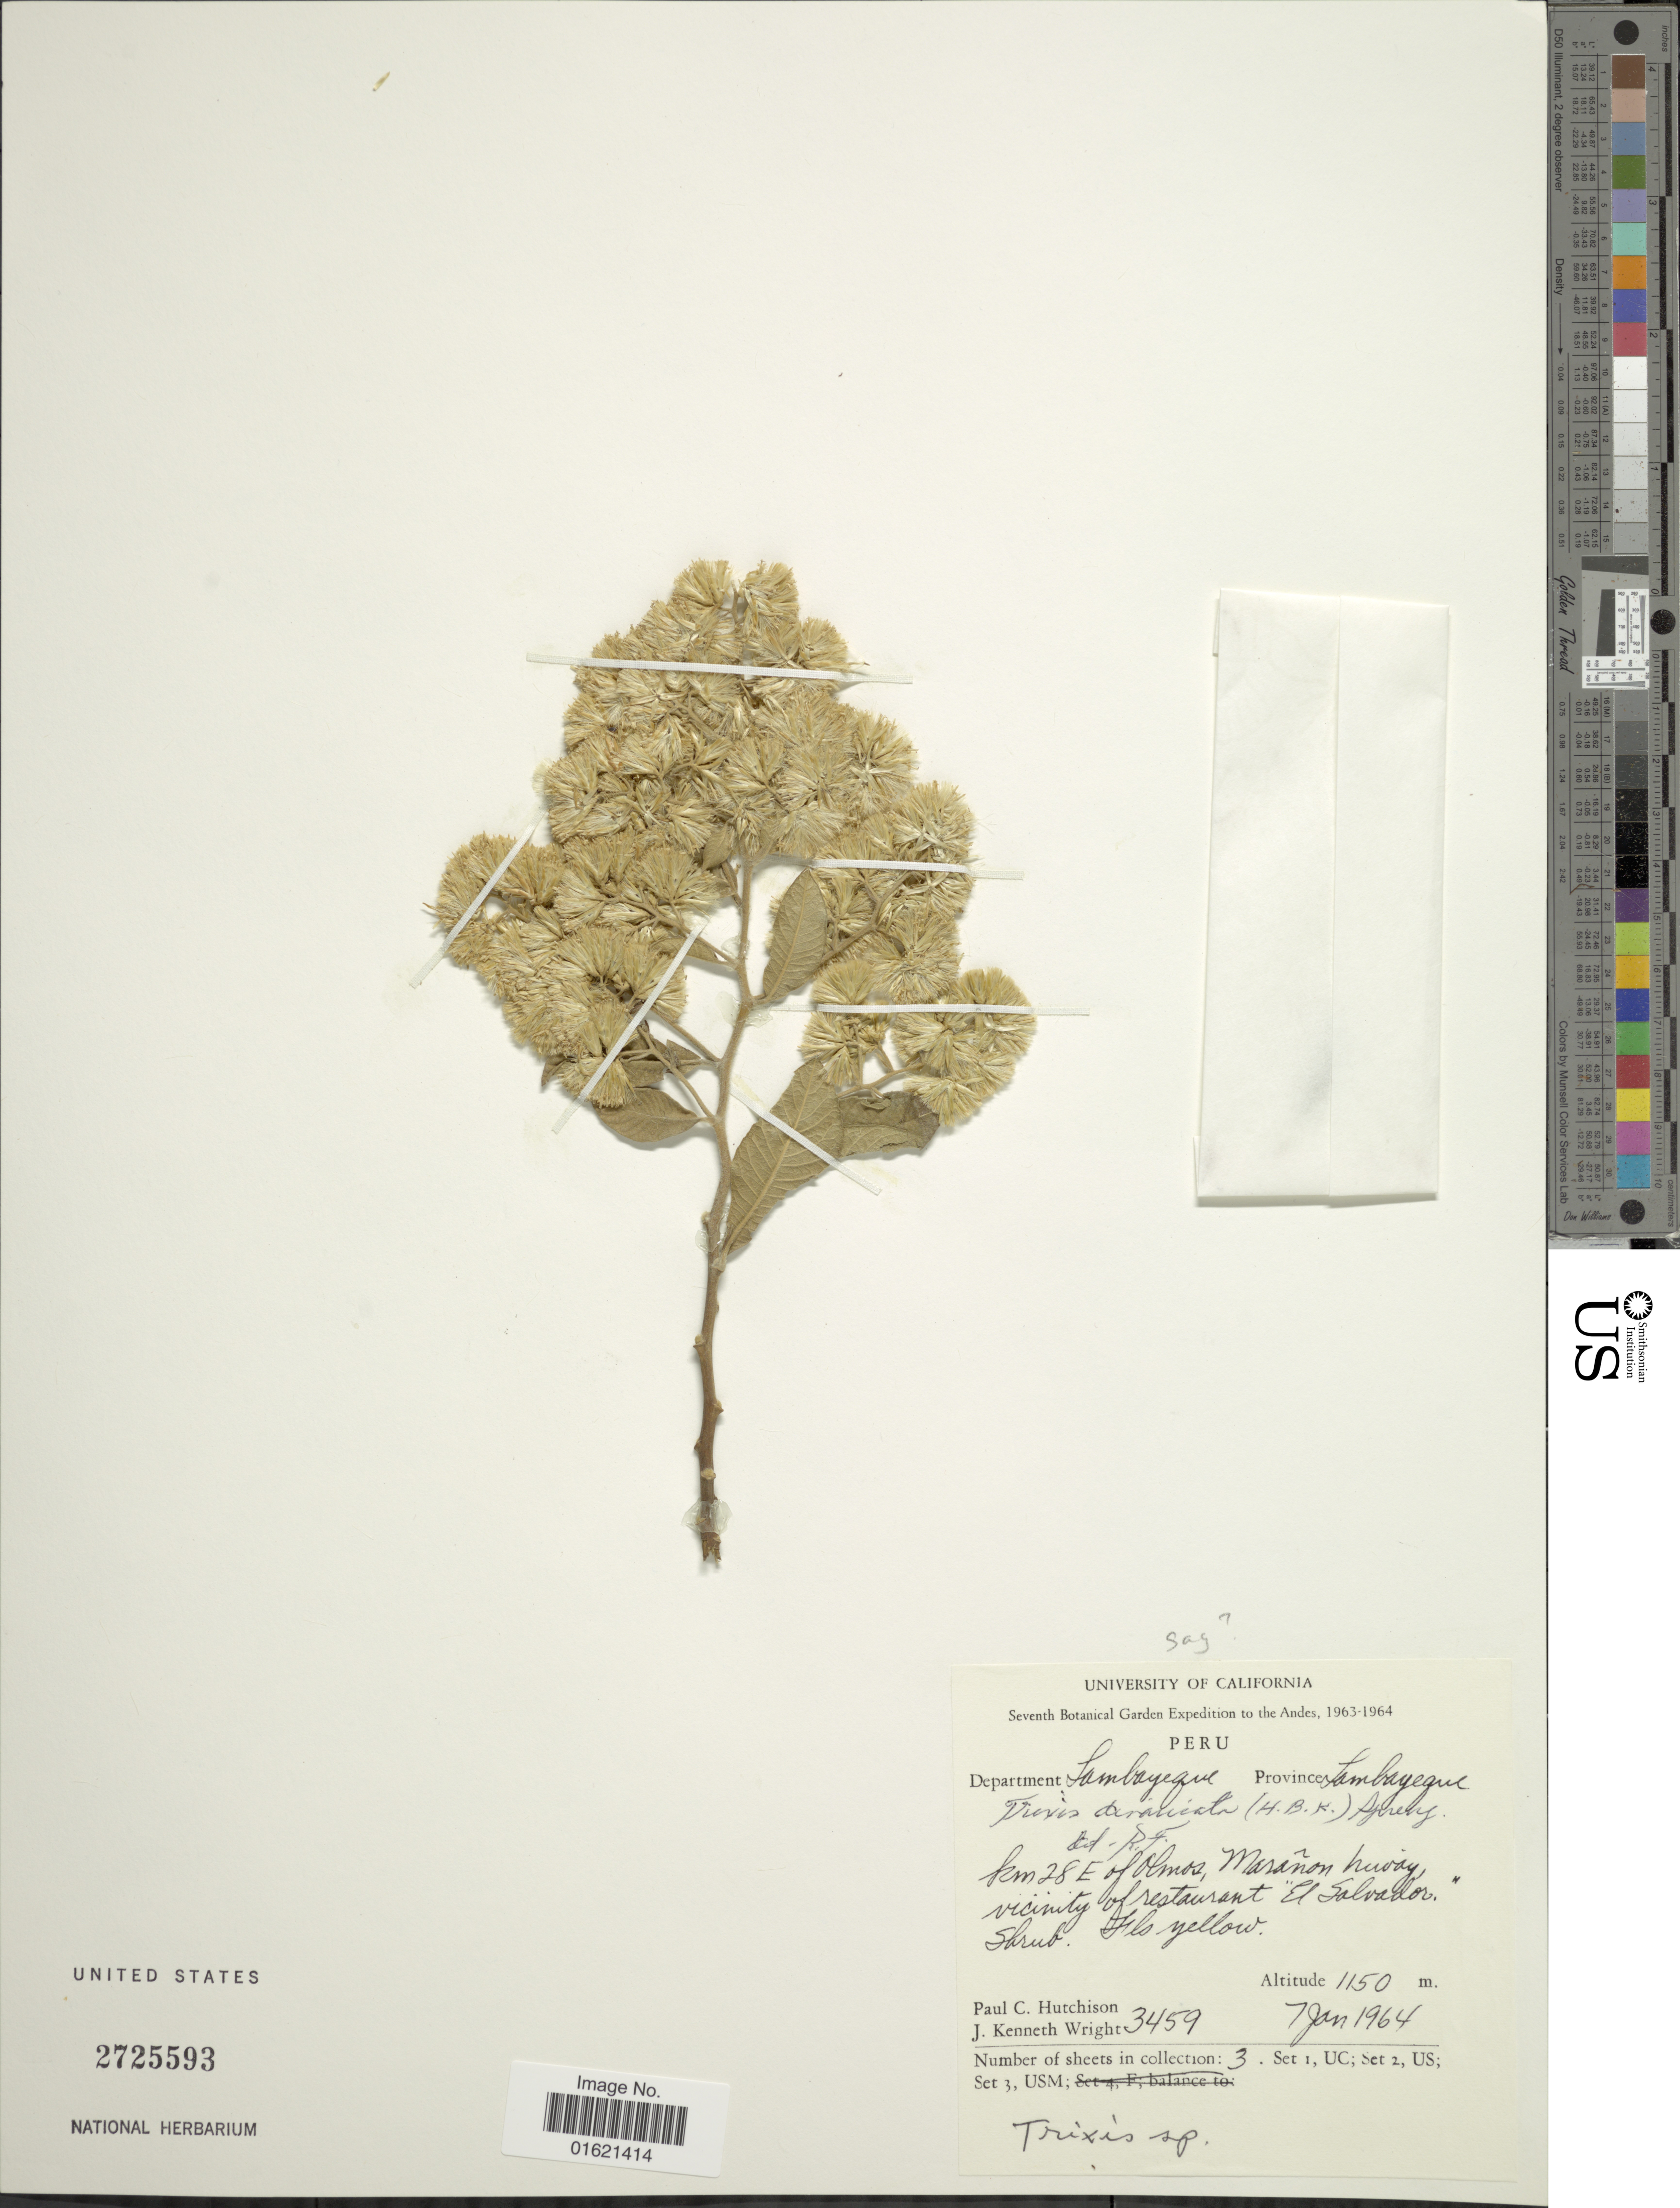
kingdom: Plantae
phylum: Tracheophyta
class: Magnoliopsida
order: Asterales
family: Asteraceae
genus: Trixis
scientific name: Trixis sagastequii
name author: Cabrera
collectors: P. C. Hutchison & J. K. Wright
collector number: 3459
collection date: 1964-01-07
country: Peru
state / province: Lambayeque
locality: Km. 28 E. of Olmos, Marañon hiway, vicinity of restaurant "El Salvador," Prov. Lambayeque, Department Lambayeque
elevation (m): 1150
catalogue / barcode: US 2725593